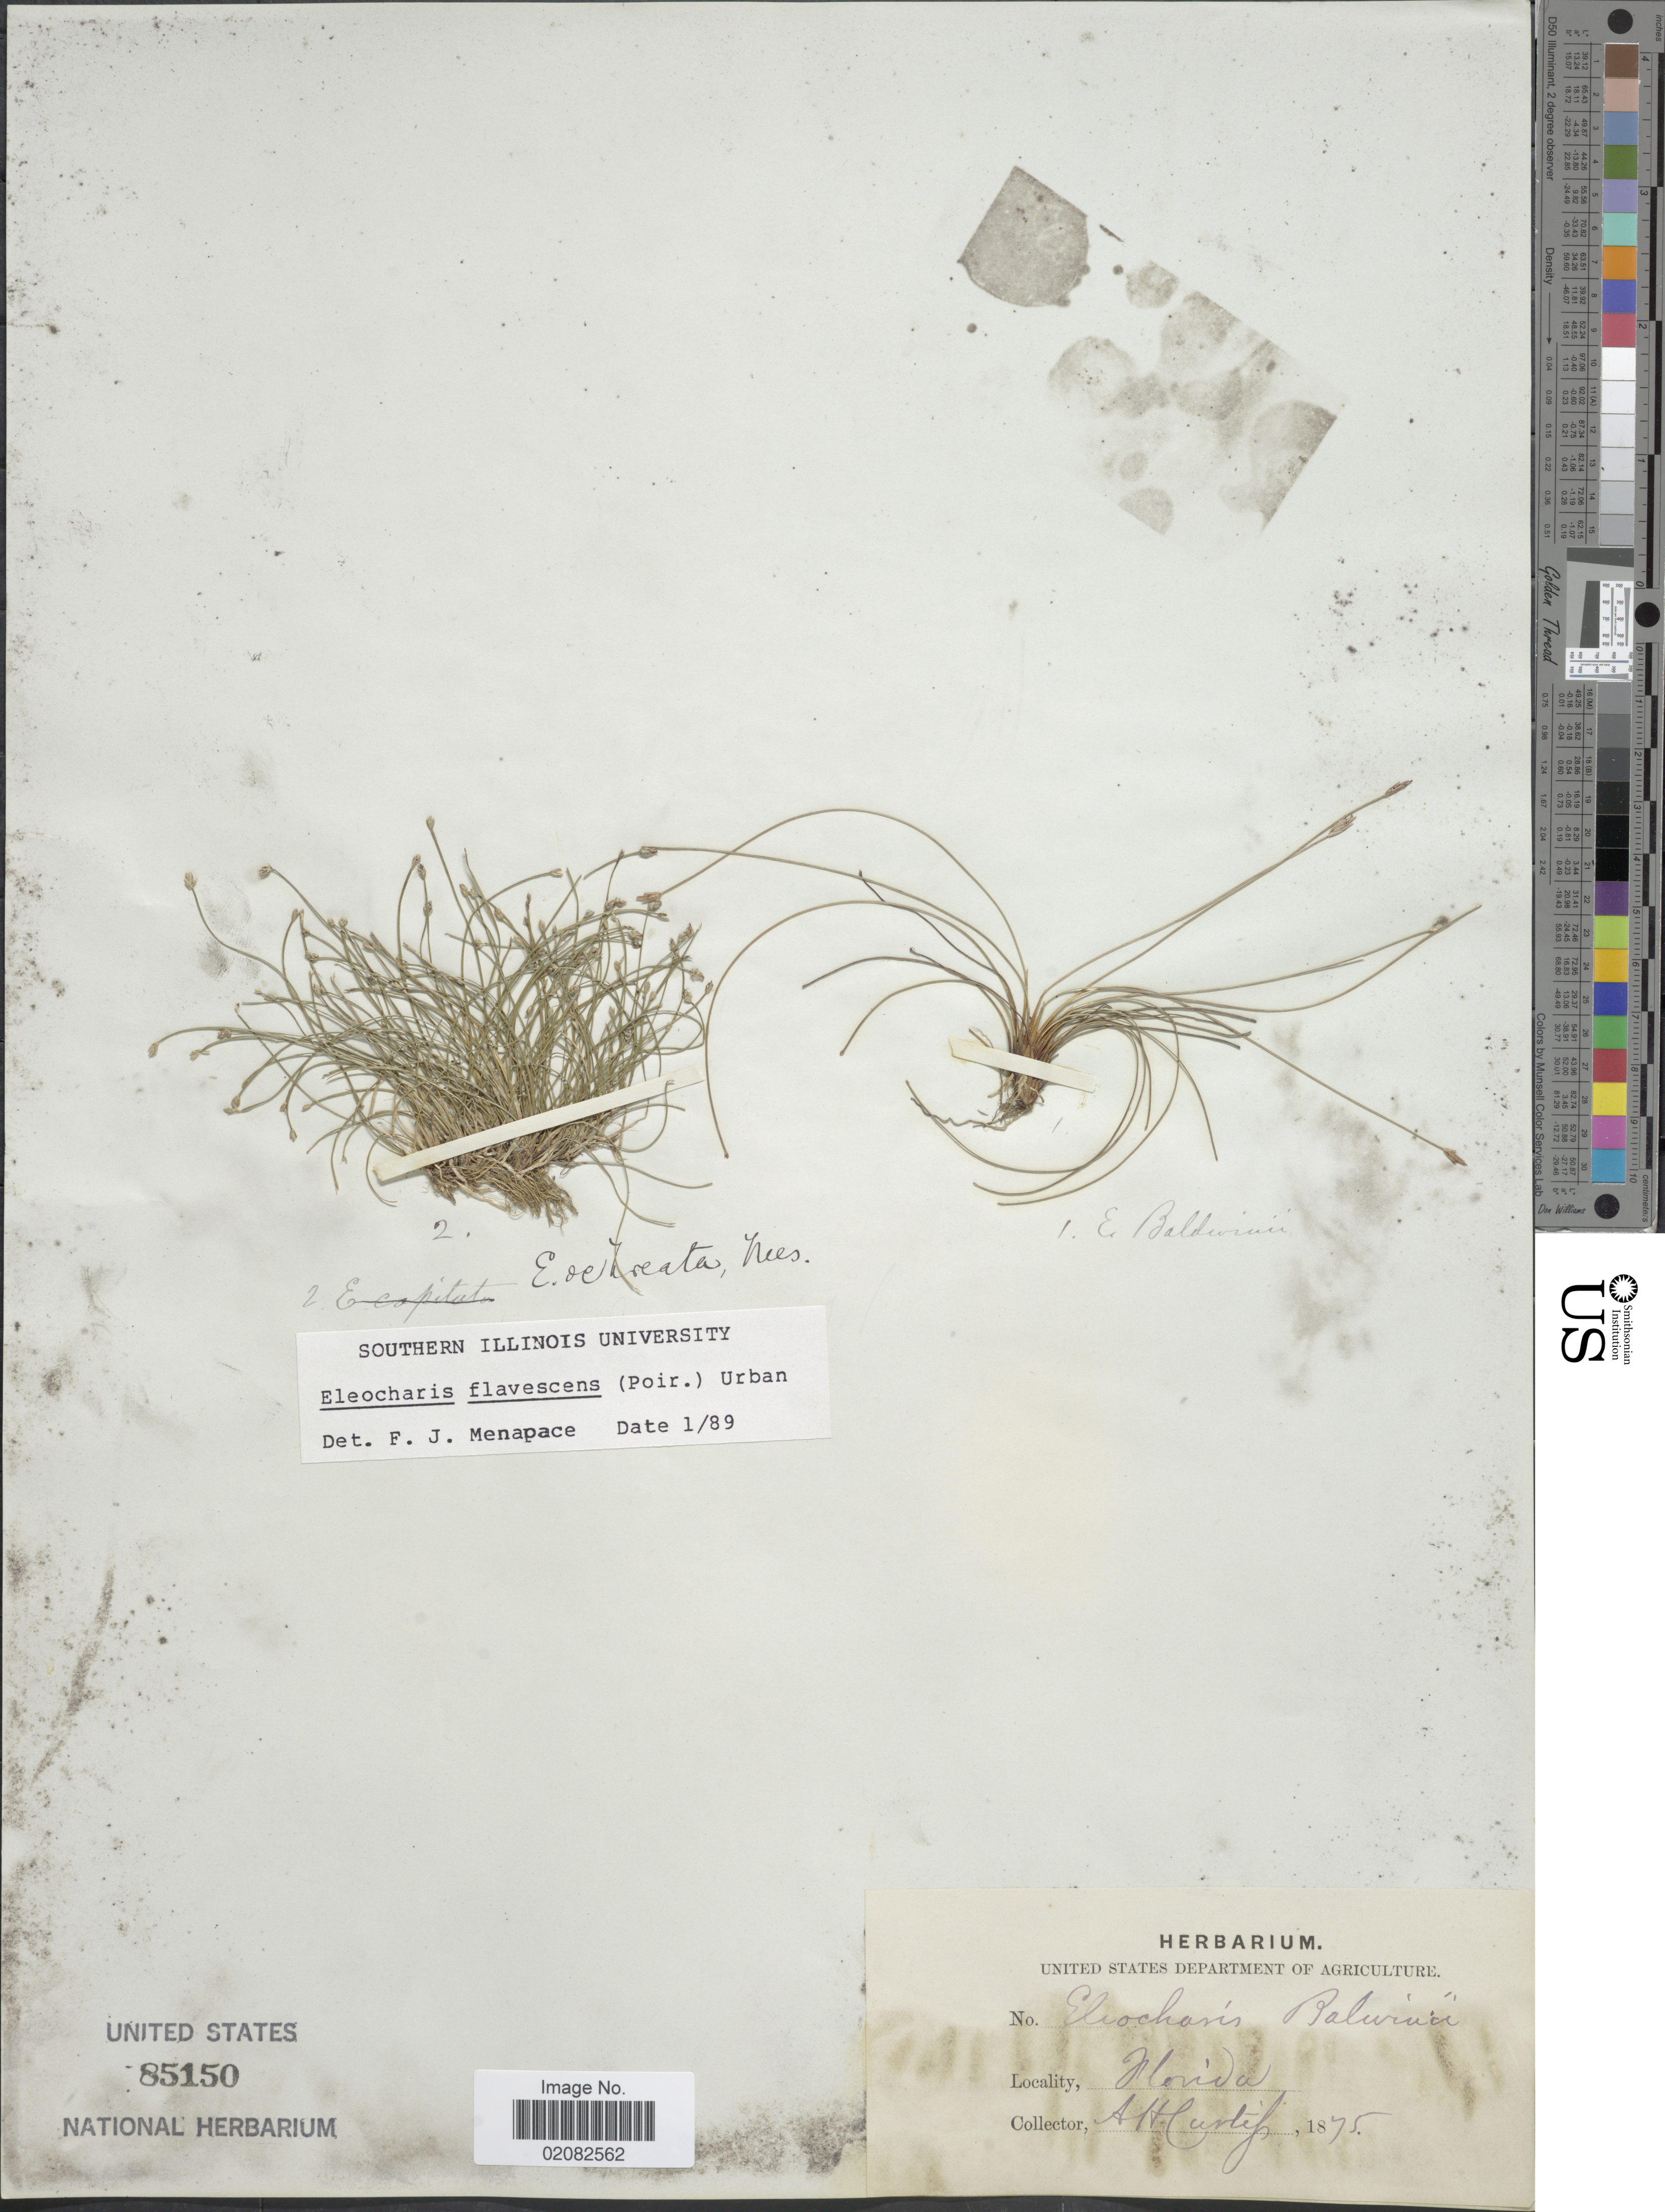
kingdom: Plantae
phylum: Tracheophyta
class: Liliopsida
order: Poales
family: Cyperaceae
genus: Eleocharis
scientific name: Eleocharis flavescens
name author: (Poir.) Urb.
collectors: A. H. Curtiss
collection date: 1875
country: United States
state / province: Florida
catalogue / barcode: US 85150